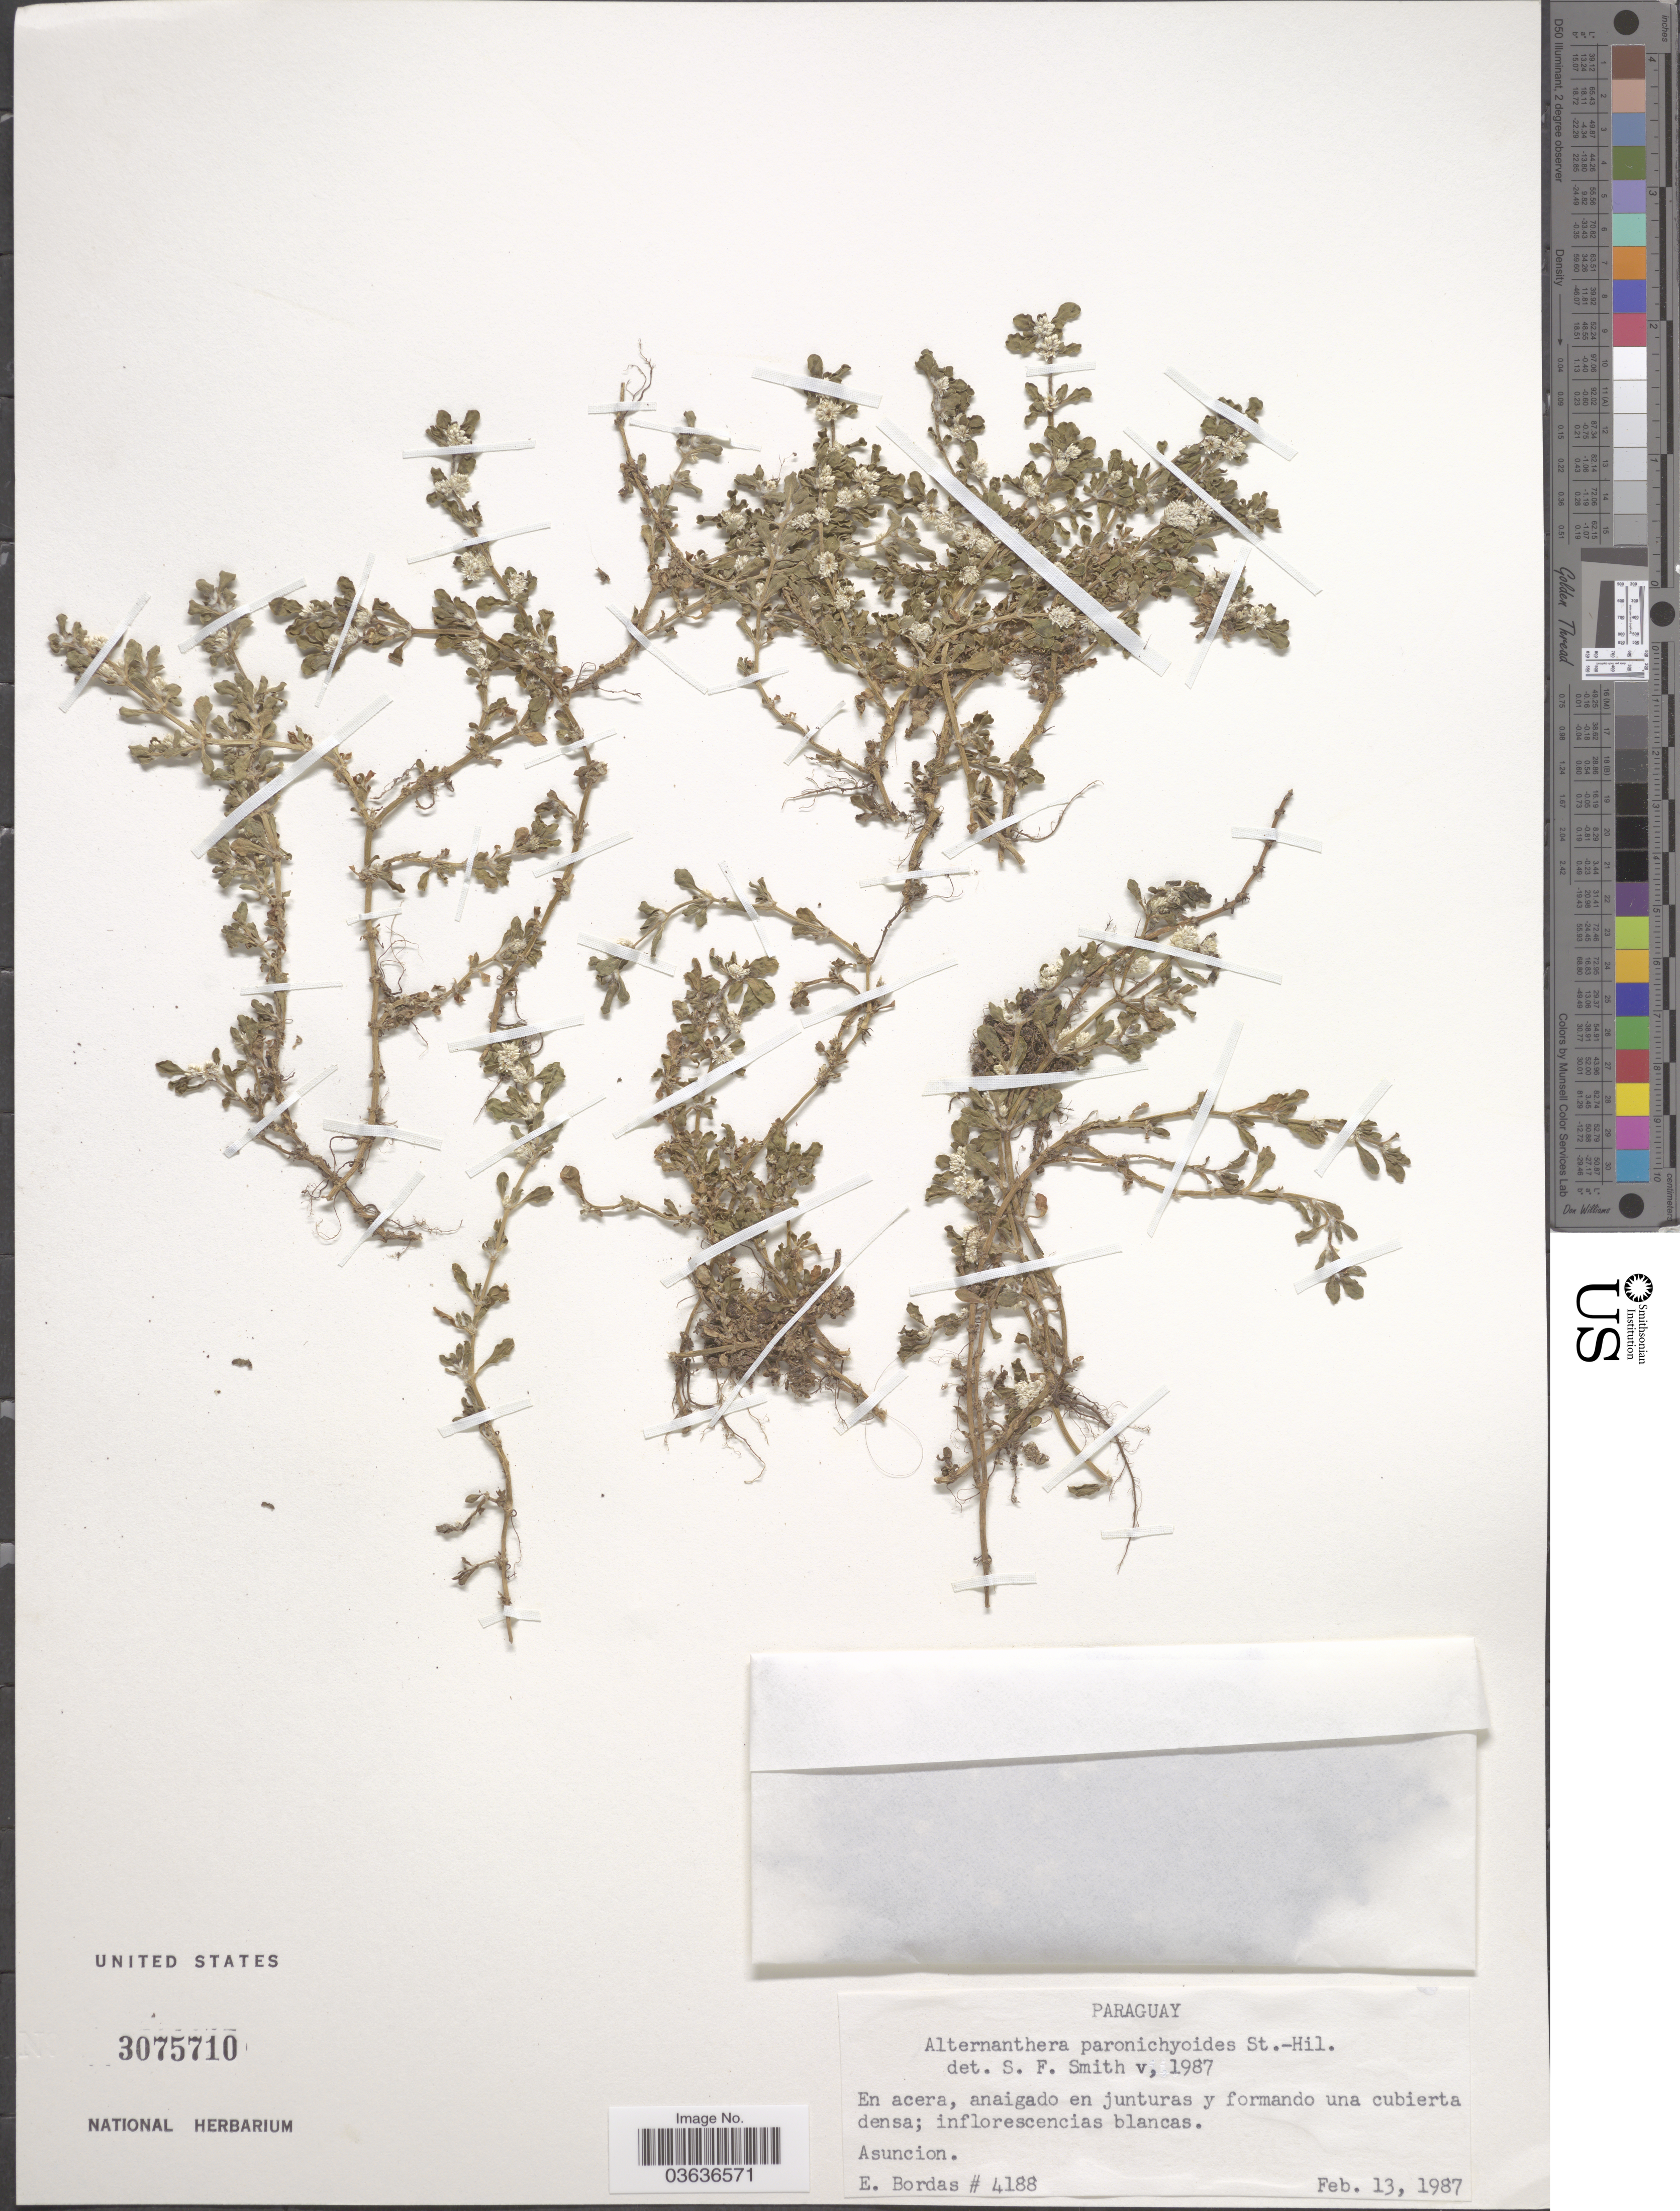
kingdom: Plantae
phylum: Tracheophyta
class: Magnoliopsida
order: Caryophyllales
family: Amaranthaceae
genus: Alternanthera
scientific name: Alternanthera polygonoides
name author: (L.) R. Br. ex Sweet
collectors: E. Bordas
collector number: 4188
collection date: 1987-02-13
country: Paraguay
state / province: Asuncion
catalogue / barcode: US 3075710